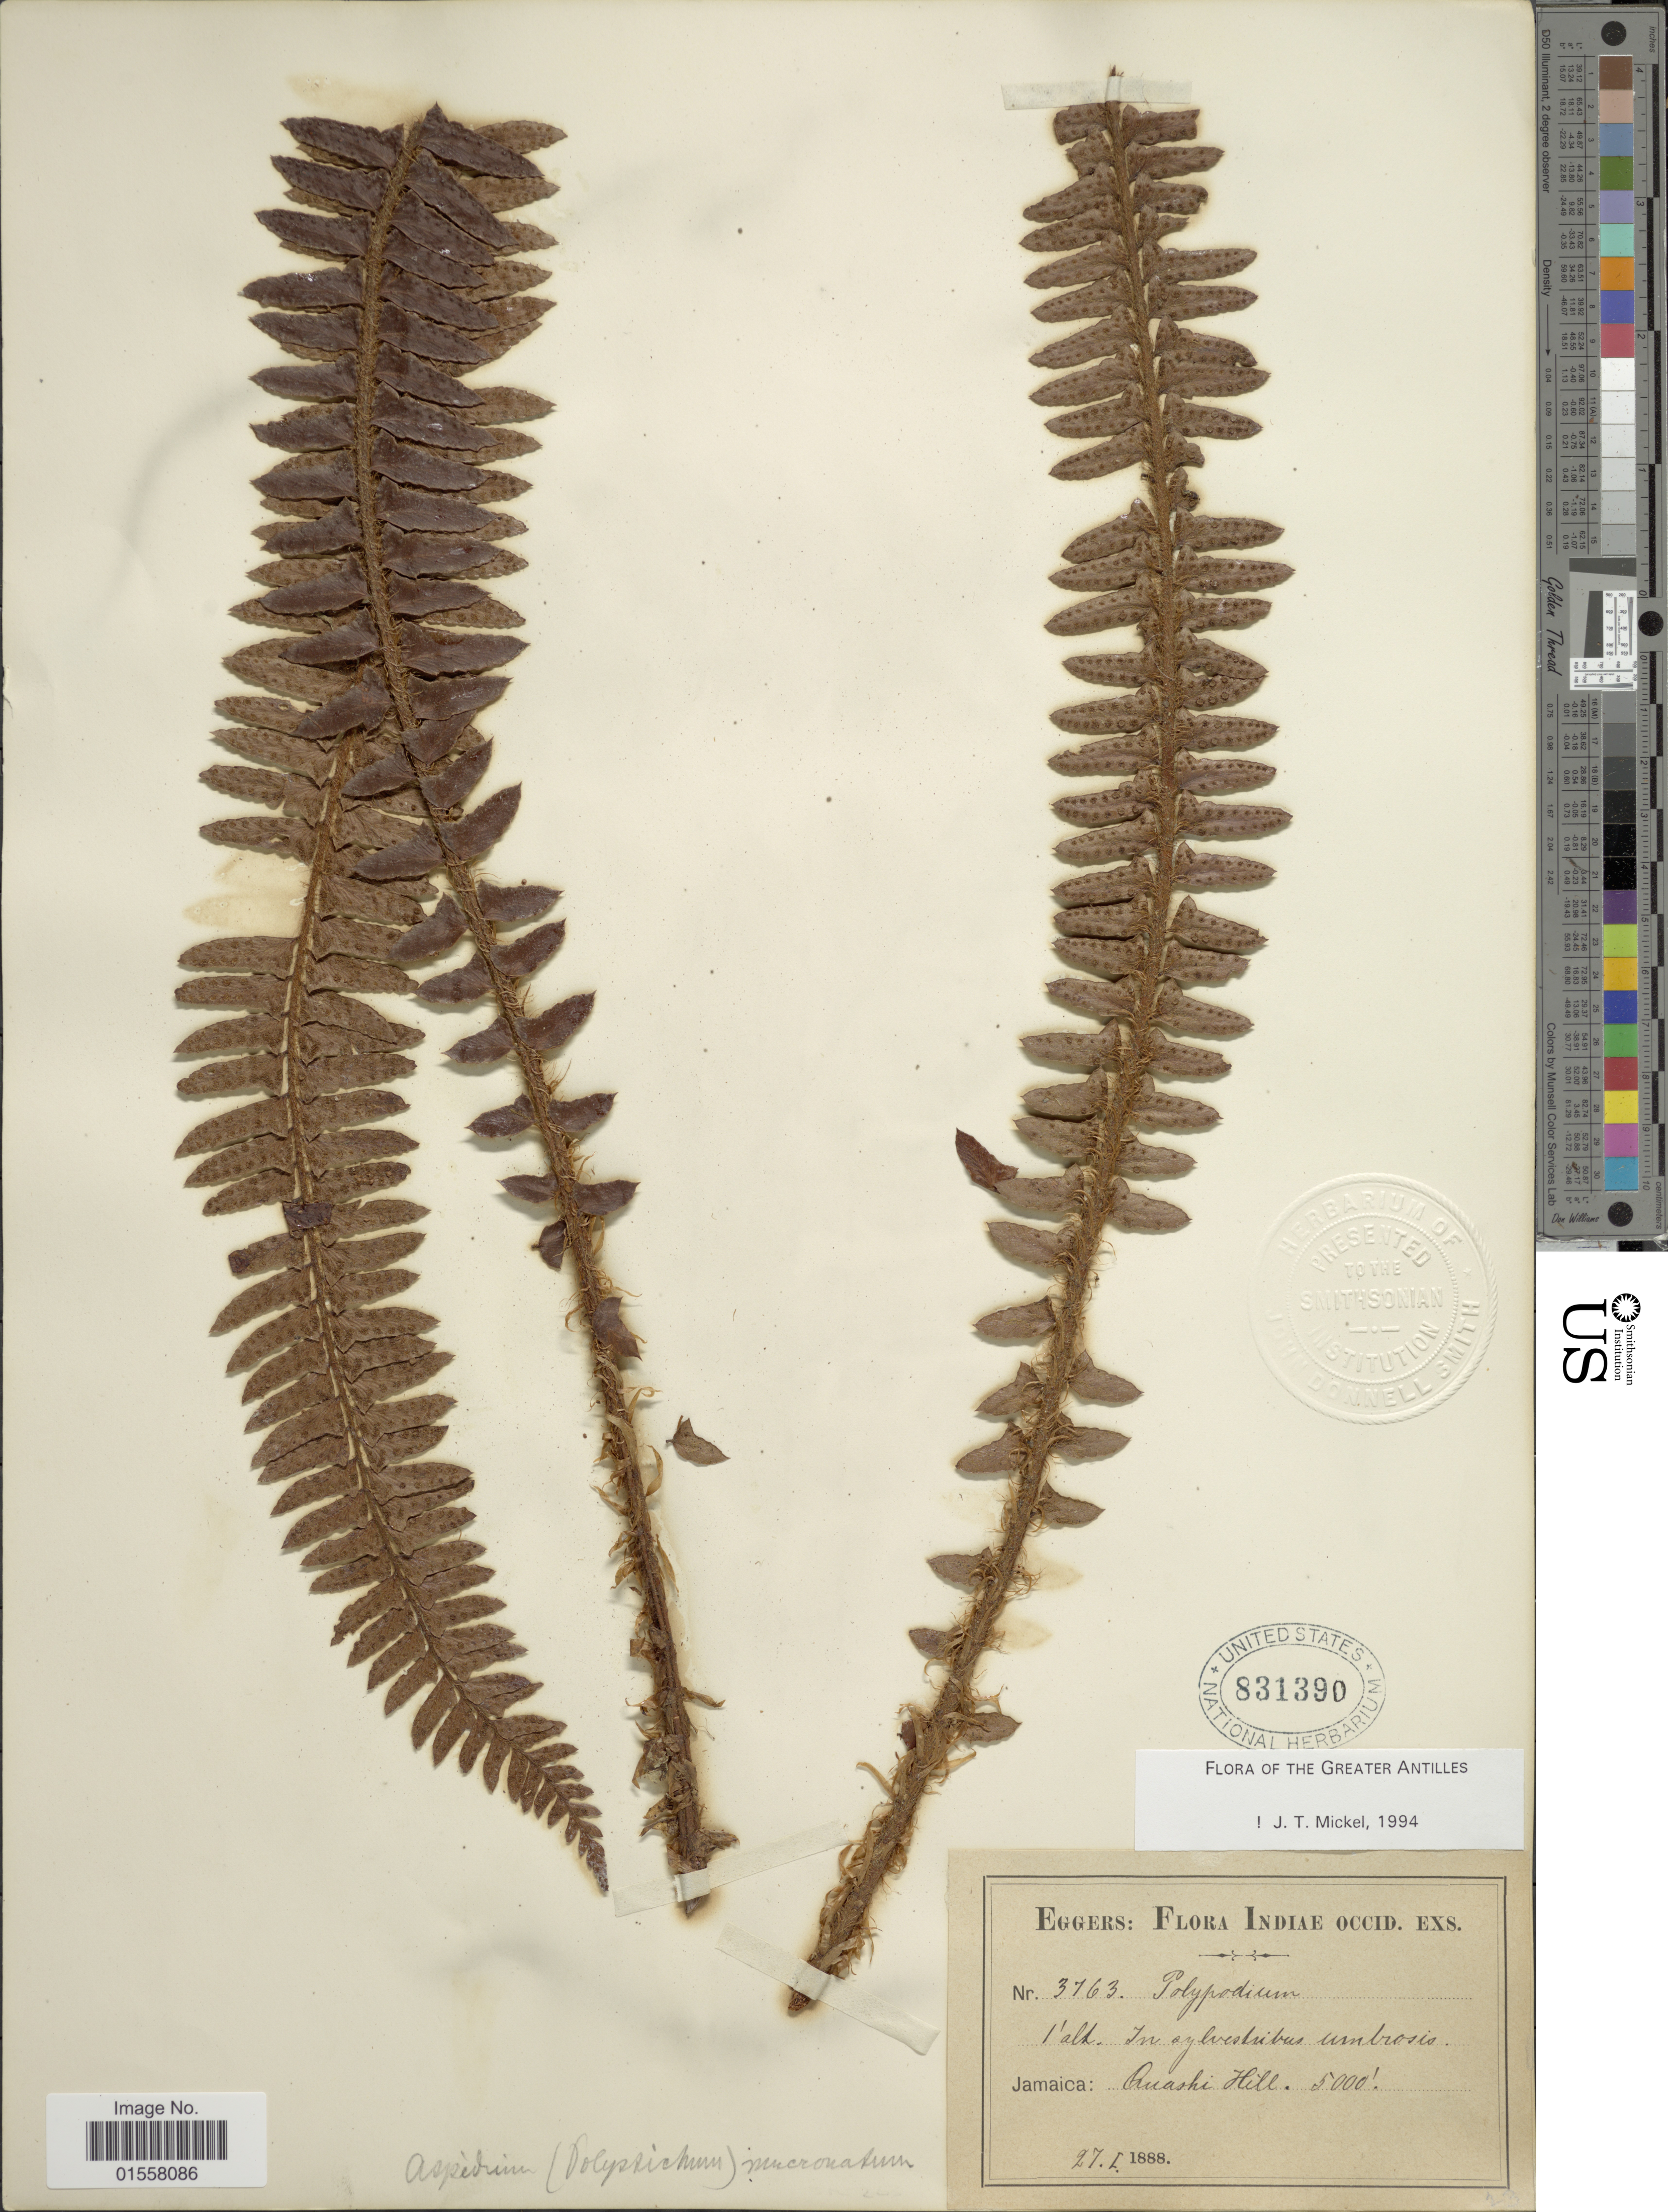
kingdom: Plantae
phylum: Tracheophyta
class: Polypodiopsida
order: Polypodiales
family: Dryopteridaceae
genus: Polystichum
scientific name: Polystichum mucronatum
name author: (Sw.) C. Presl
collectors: -. Eggers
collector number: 3763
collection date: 1888-01-27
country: Jamaica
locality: Indiae Occid., Quashi Hill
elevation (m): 1524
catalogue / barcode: US 831390